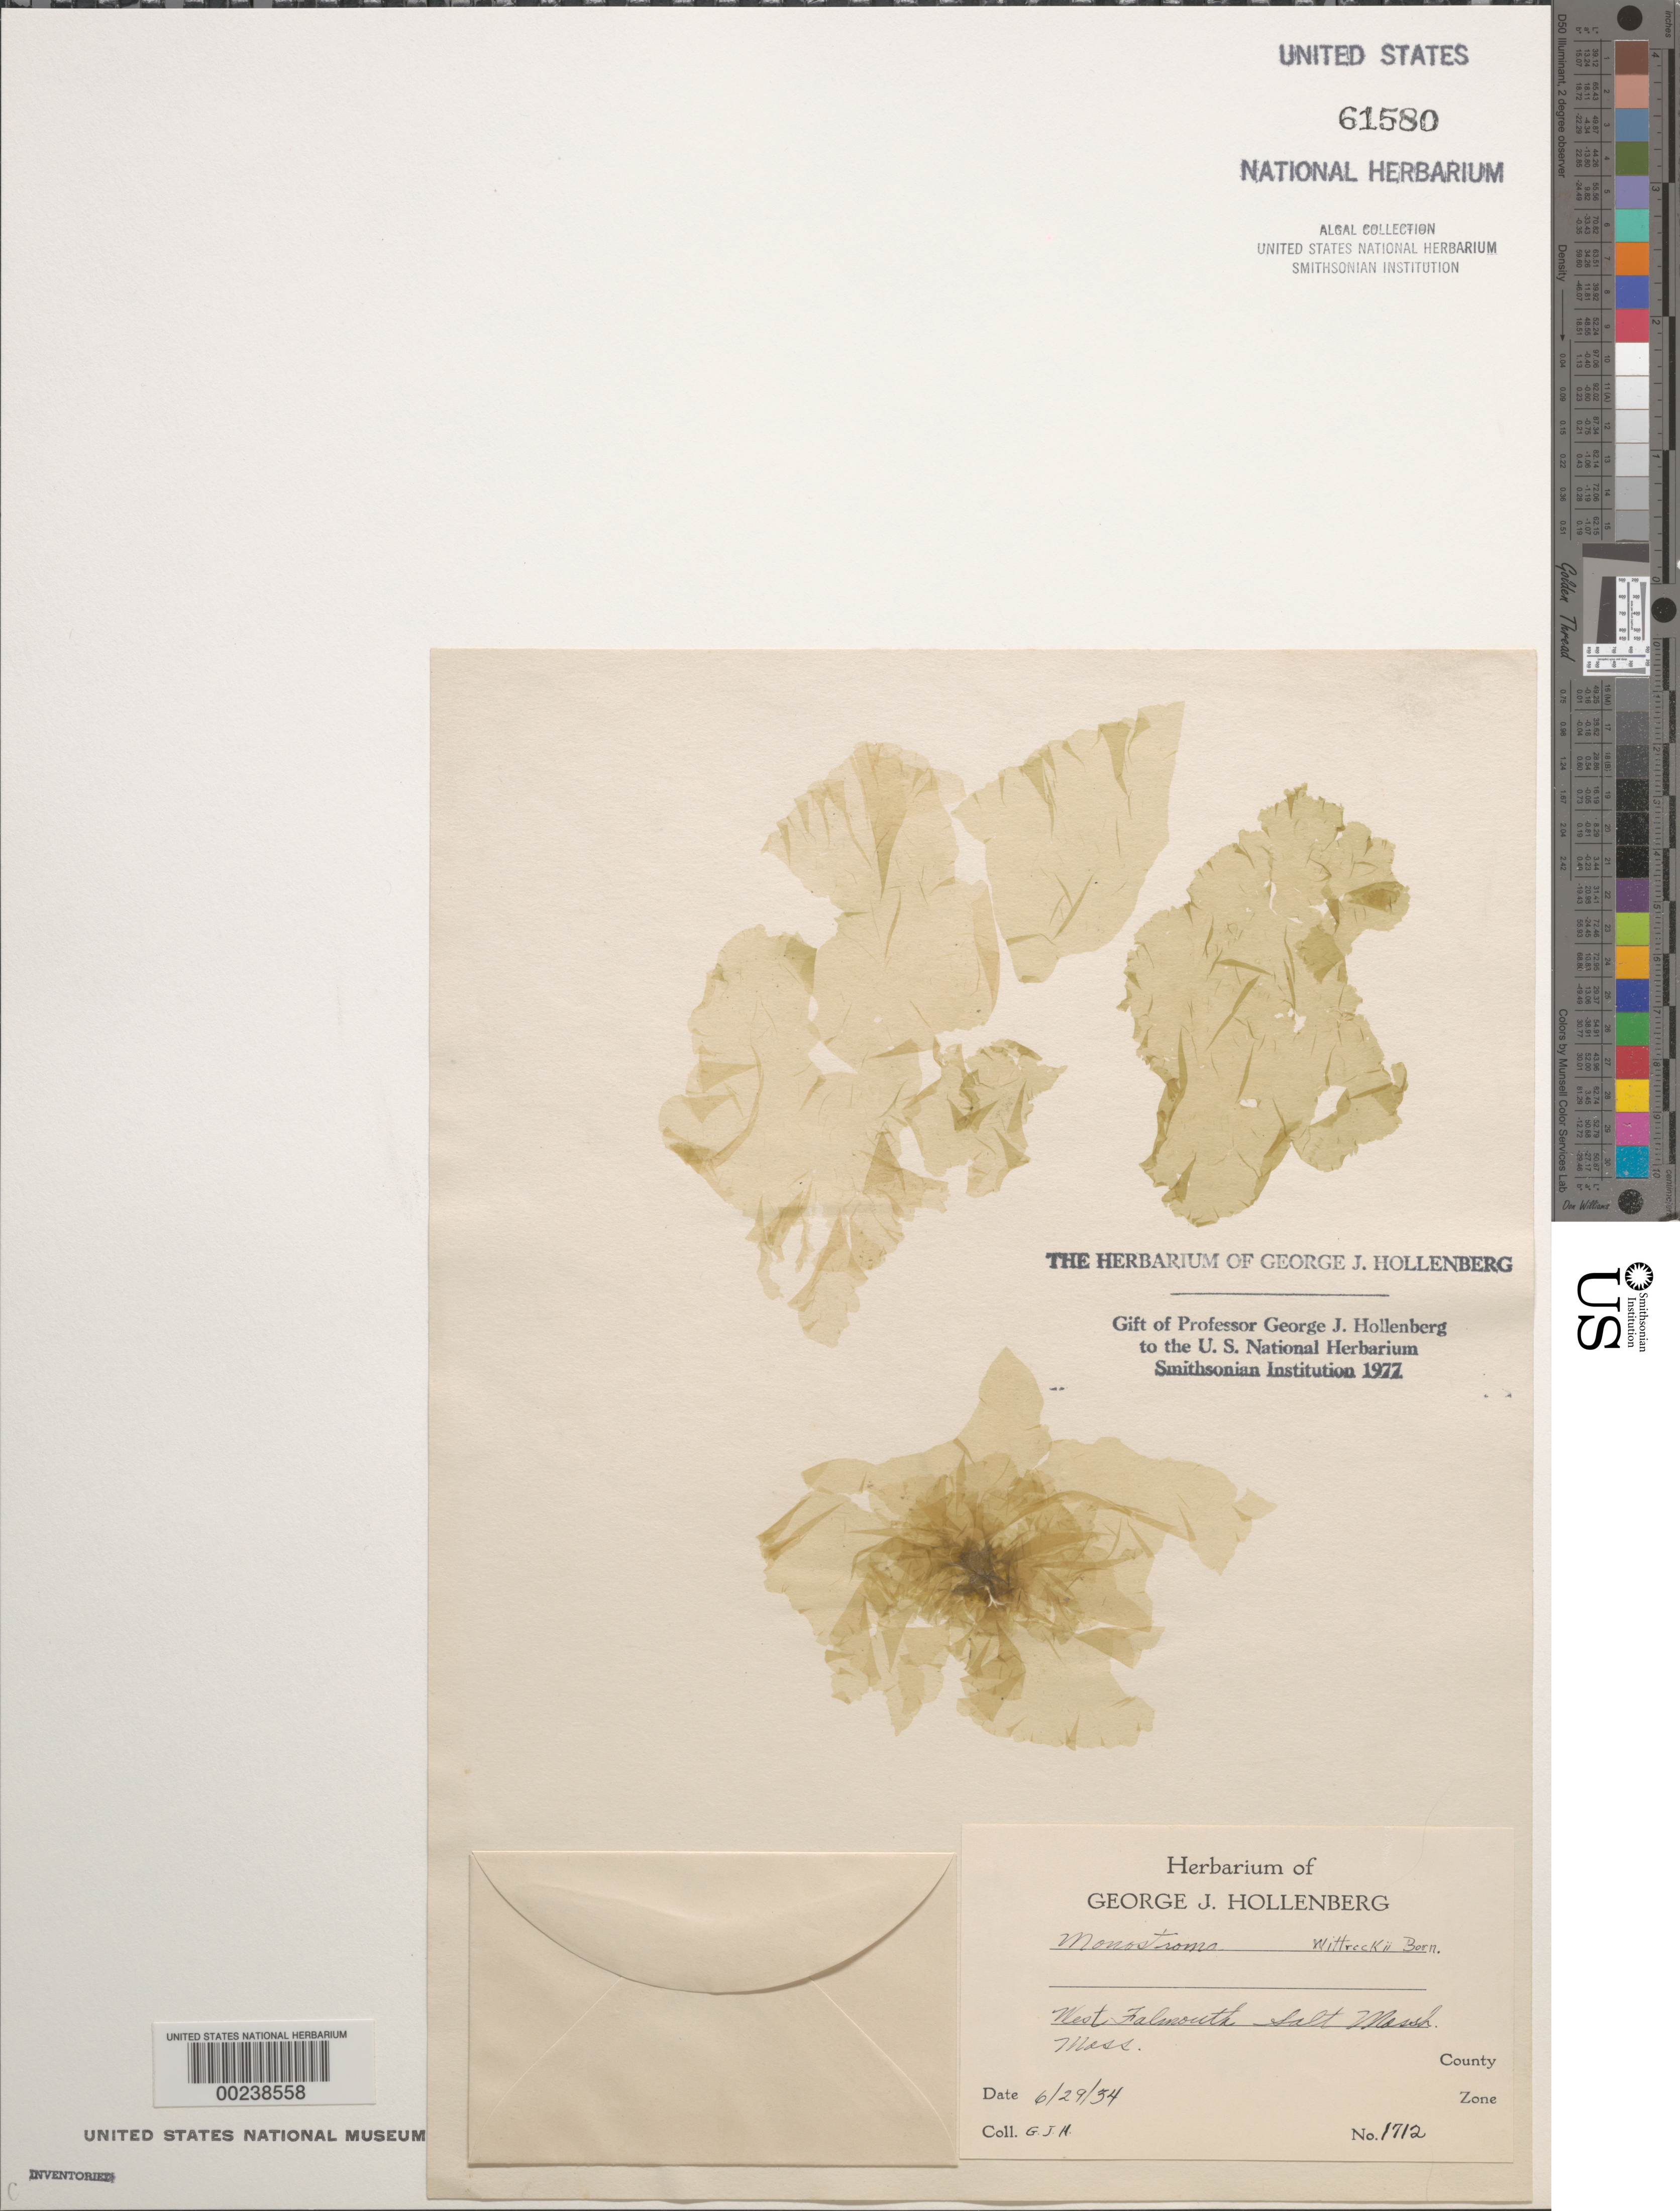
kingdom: Plantae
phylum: Chlorophyta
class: Ulvophyceae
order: Ulvales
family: Gayraliaceae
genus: Gayralia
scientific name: Gayralia oxysperma f. wittrockii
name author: (Bornet) P.C. Silva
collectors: G. Hollenberg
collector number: GJH 1712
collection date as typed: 29 Jun 1934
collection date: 1934-06-29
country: United States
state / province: Massachusetts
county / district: Barnstable County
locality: West Falmouth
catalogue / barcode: US 61580